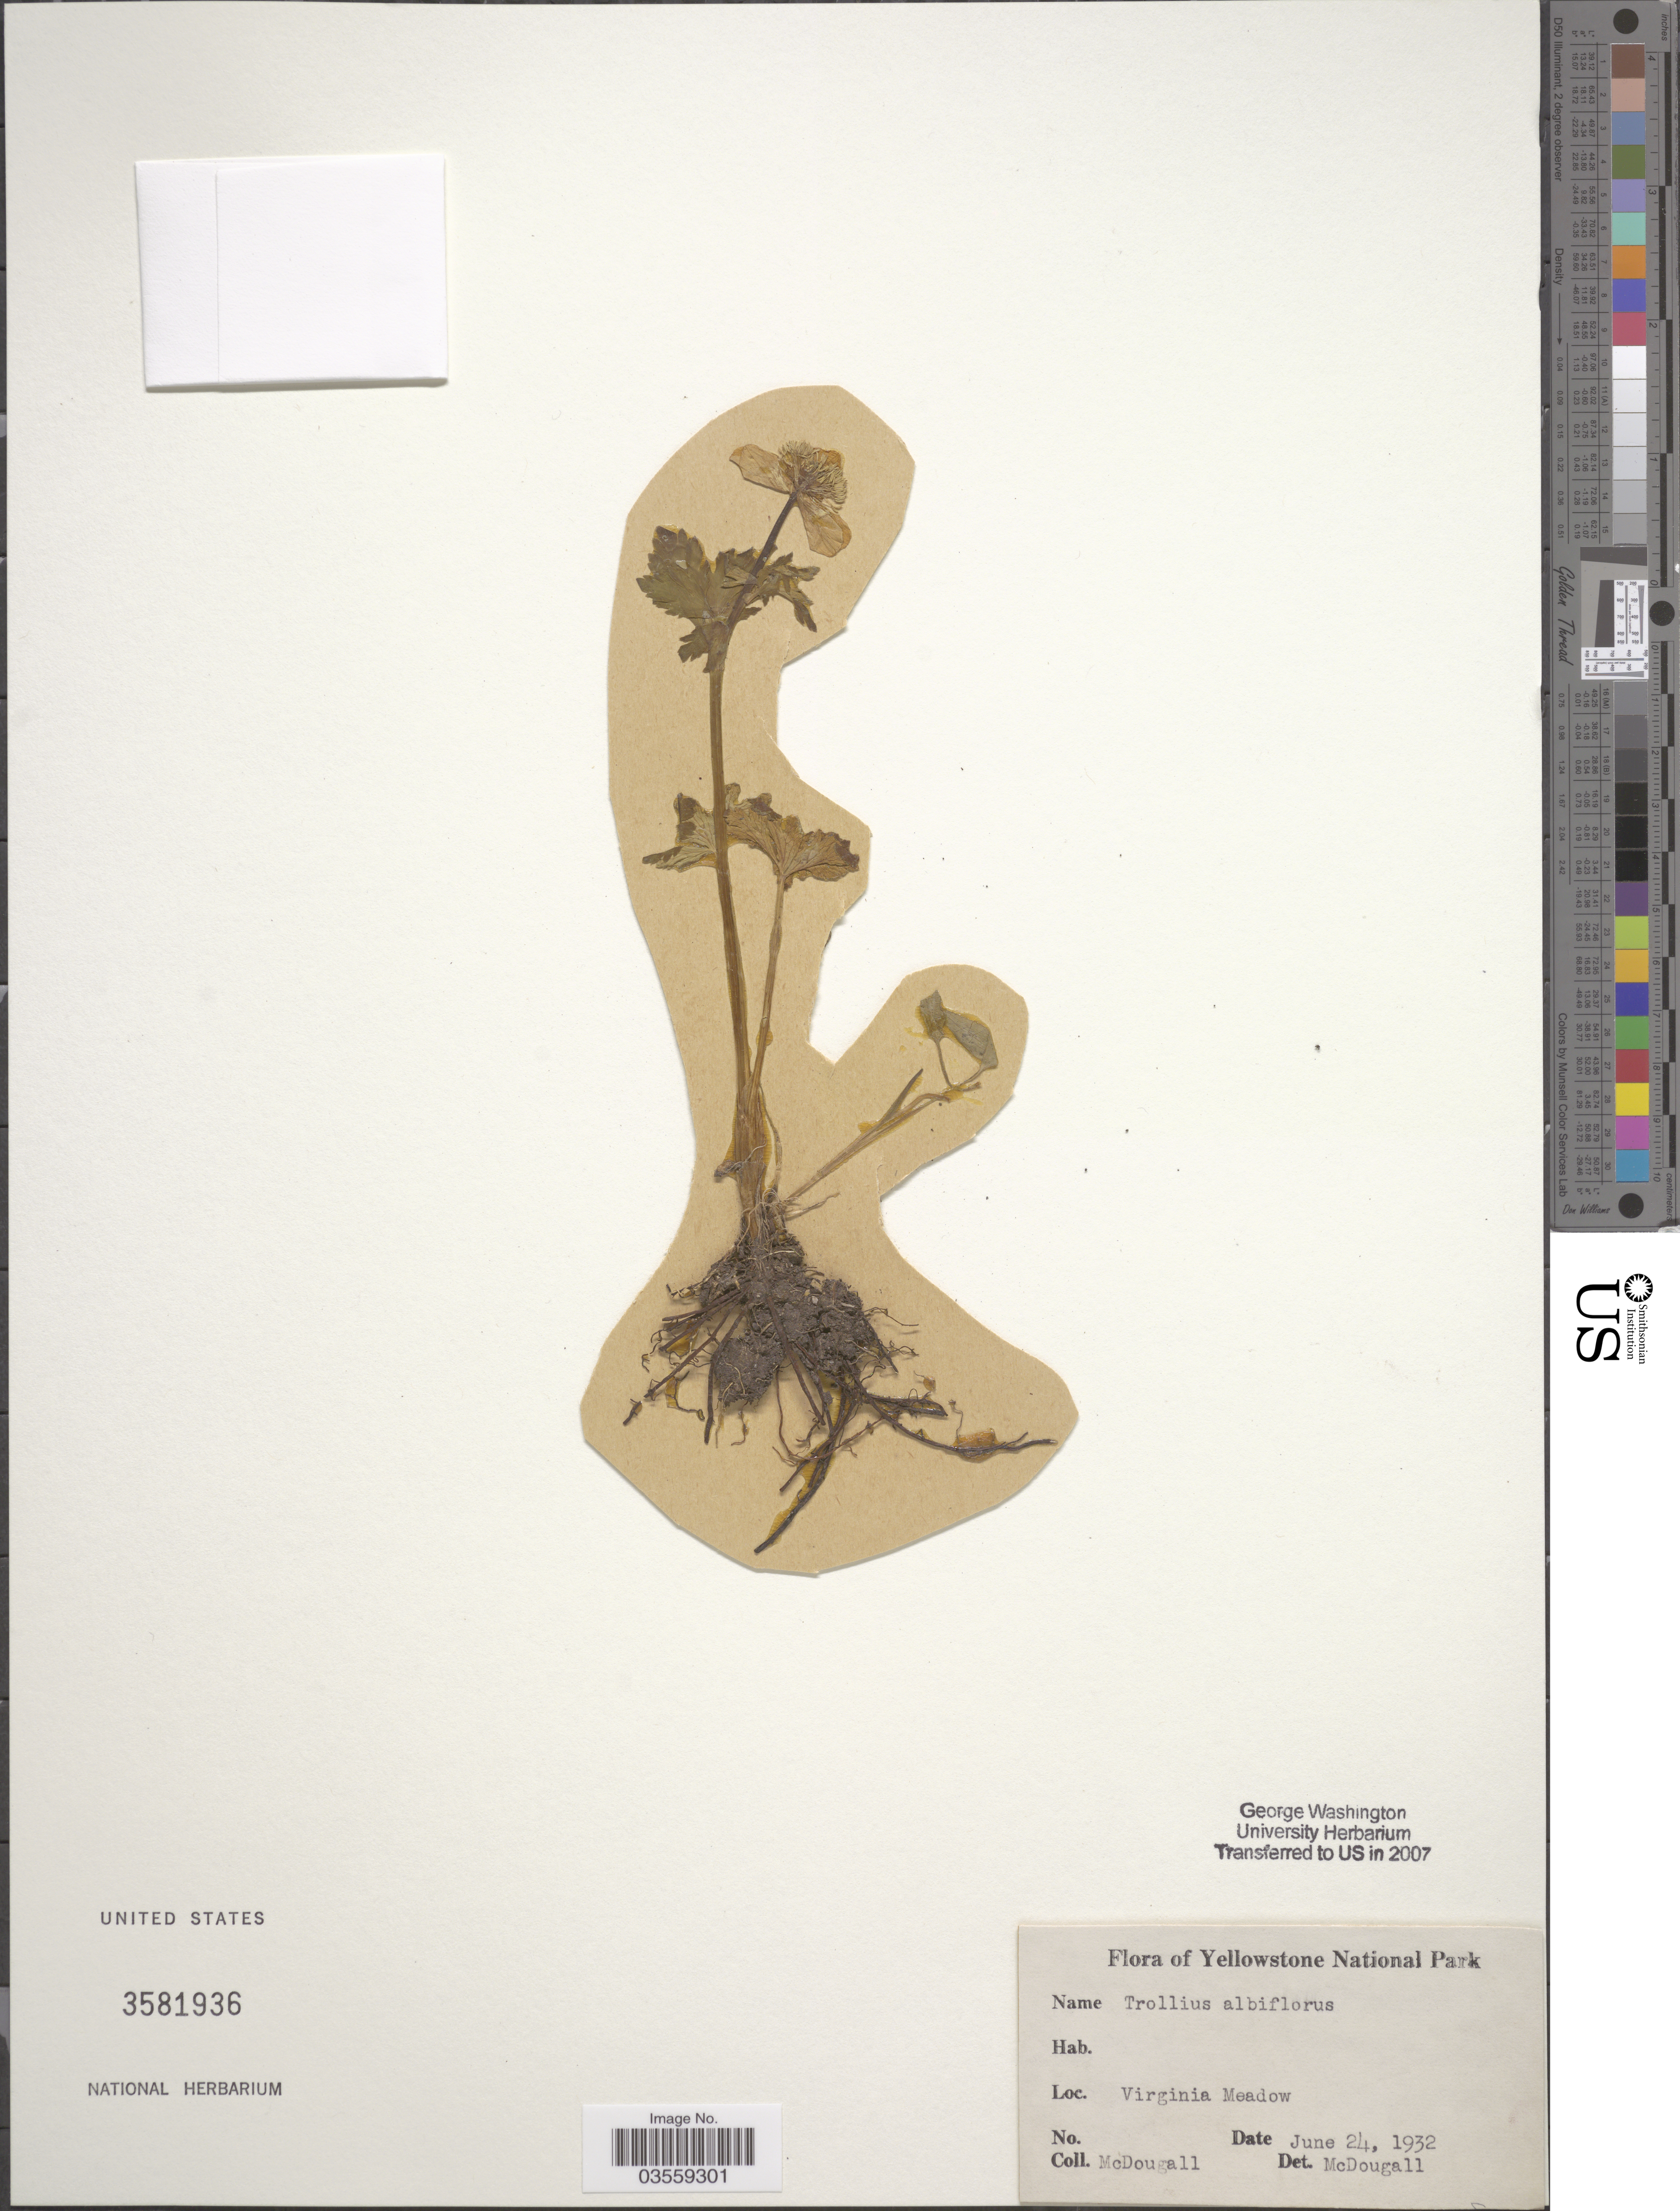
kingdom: Plantae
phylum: Tracheophyta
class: Magnoliopsida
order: Ranunculales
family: Ranunculaceae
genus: Trollius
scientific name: Trollius albiflorus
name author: (A. Gray) Rydb.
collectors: McDougall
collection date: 1932-06-24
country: United States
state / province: Wyoming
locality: Yellowstone National Park. Virginia Meadow.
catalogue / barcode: US 3581936